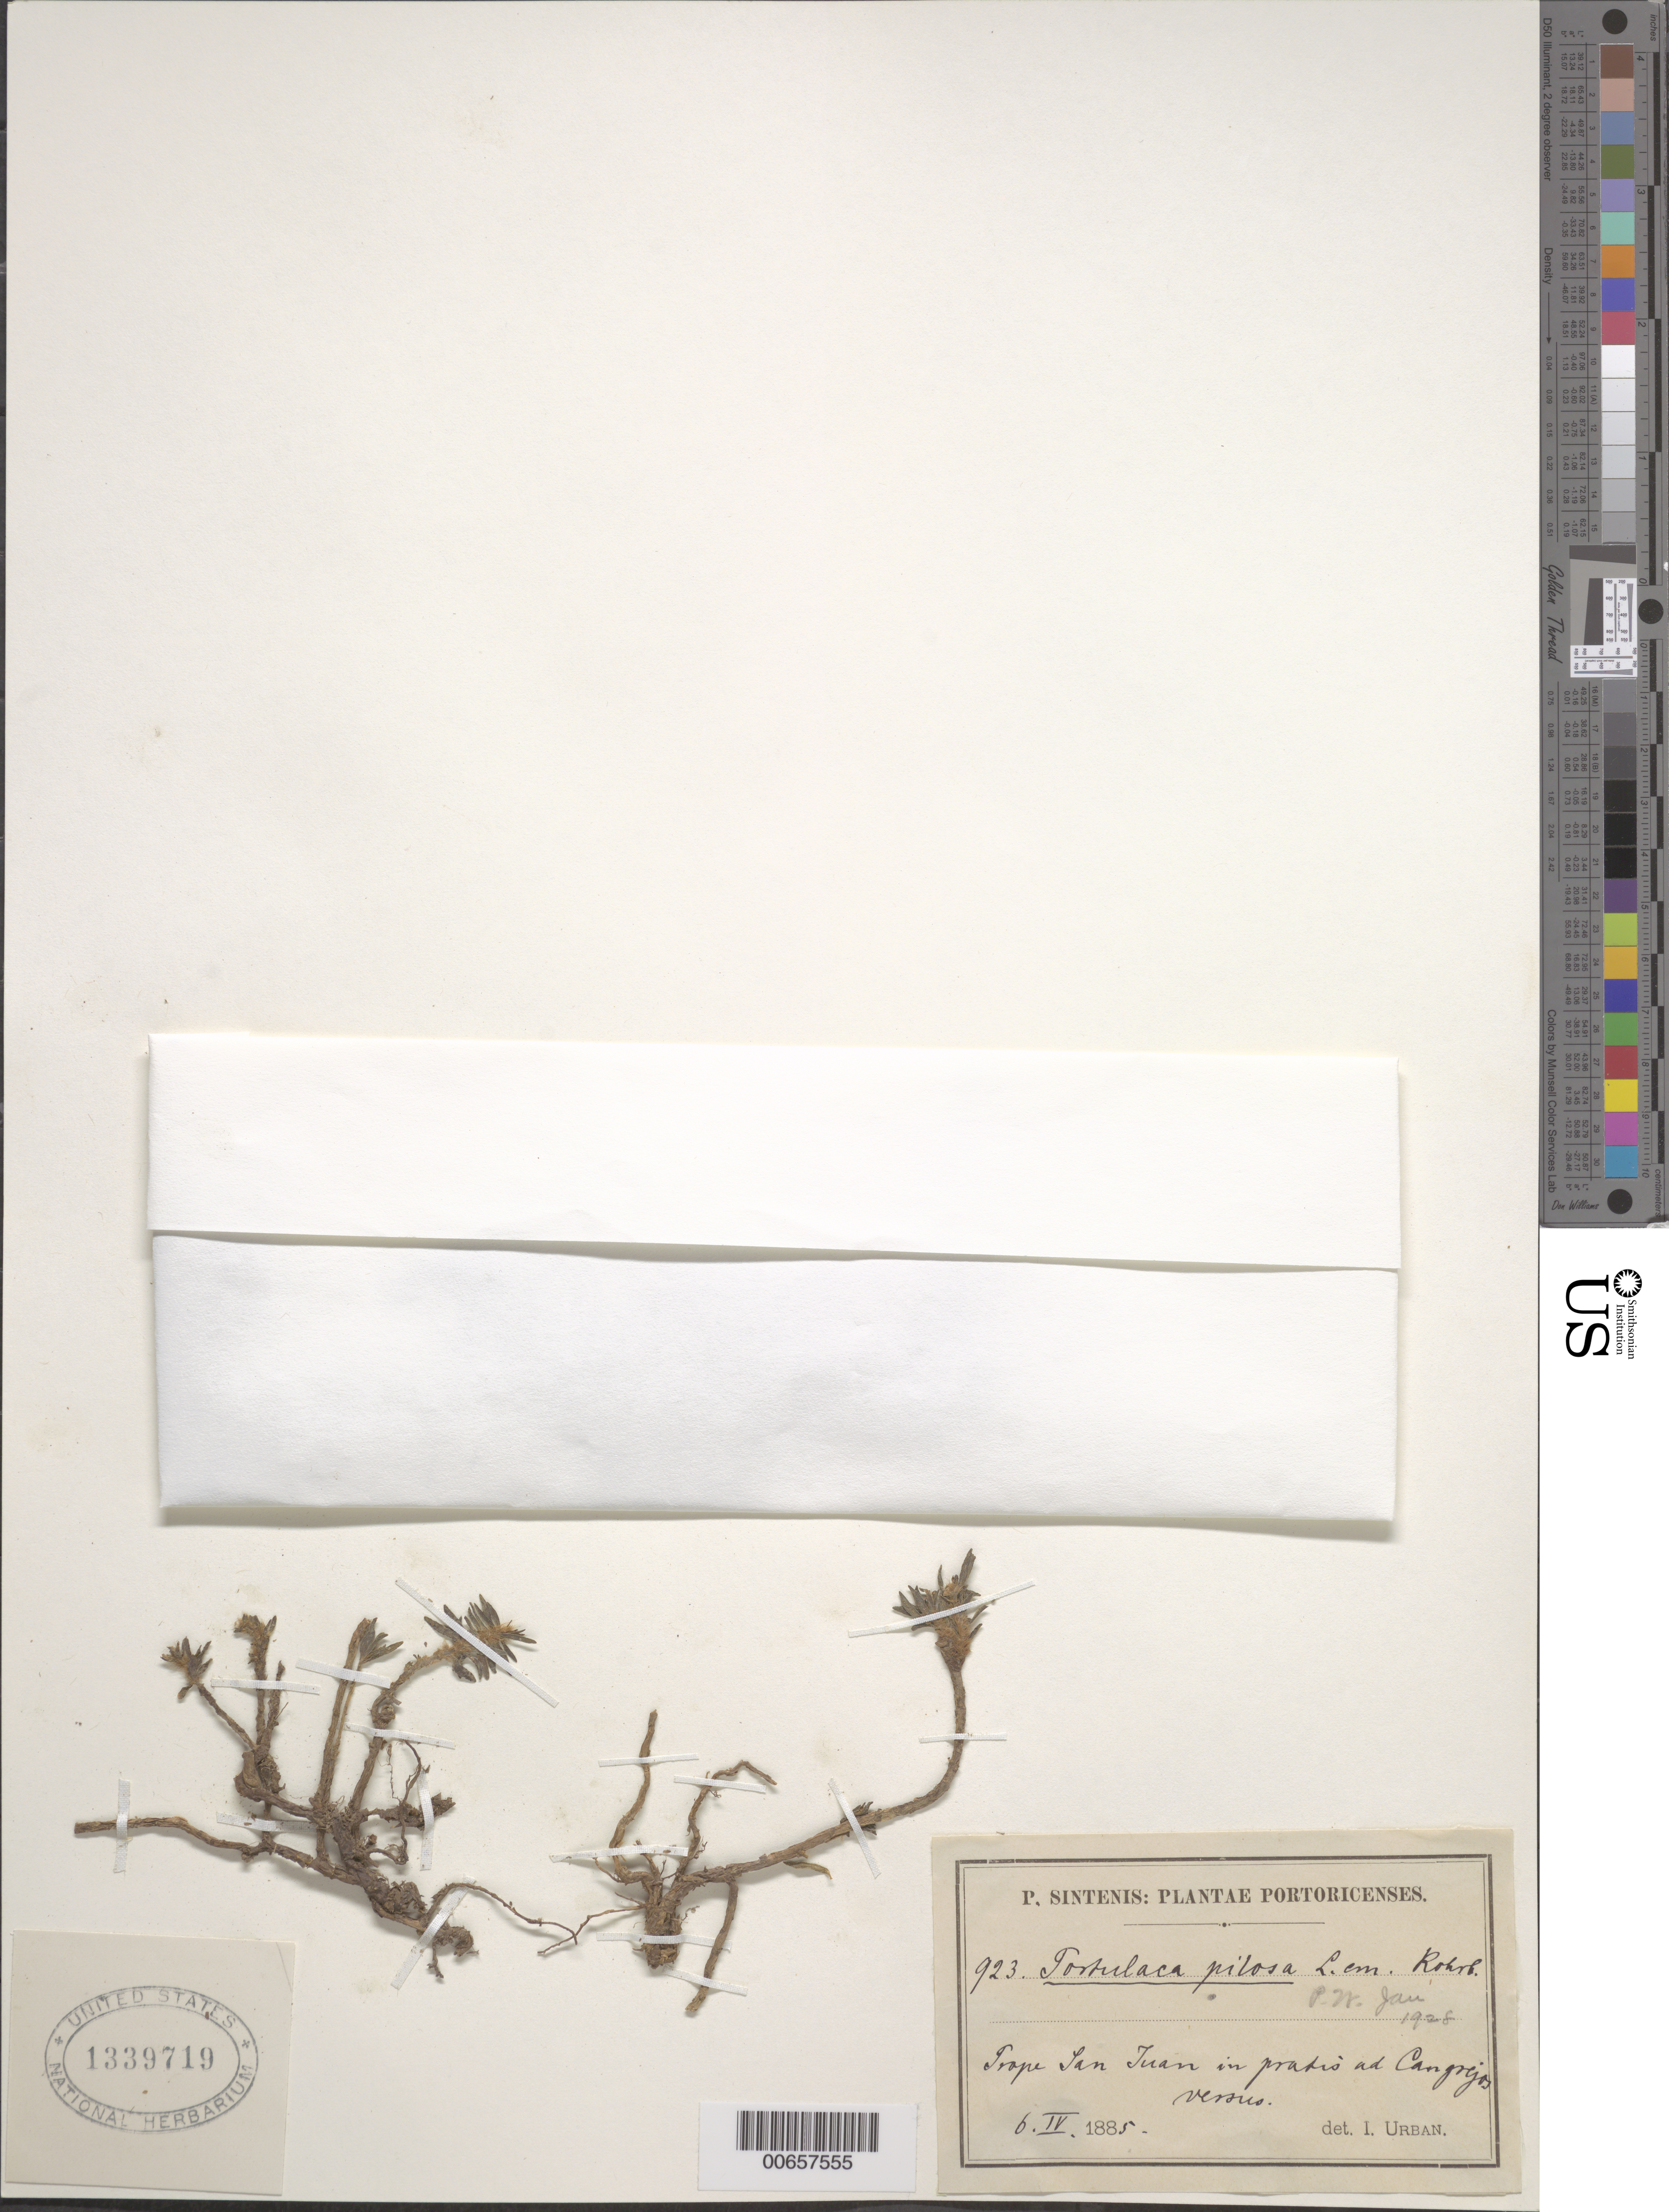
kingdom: Plantae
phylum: Tracheophyta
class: Magnoliopsida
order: Caryophyllales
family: Portulacaceae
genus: Portulaca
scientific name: Portulaca pilosa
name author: L.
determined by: Urban, Ignatz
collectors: P. Sintenis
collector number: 923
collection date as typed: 06 Apr 1885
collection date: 1885-04-06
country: Puerto Rico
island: Greater Antilles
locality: Prope San Juan in pratis ad Congrejos versus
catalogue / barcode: US 1339719